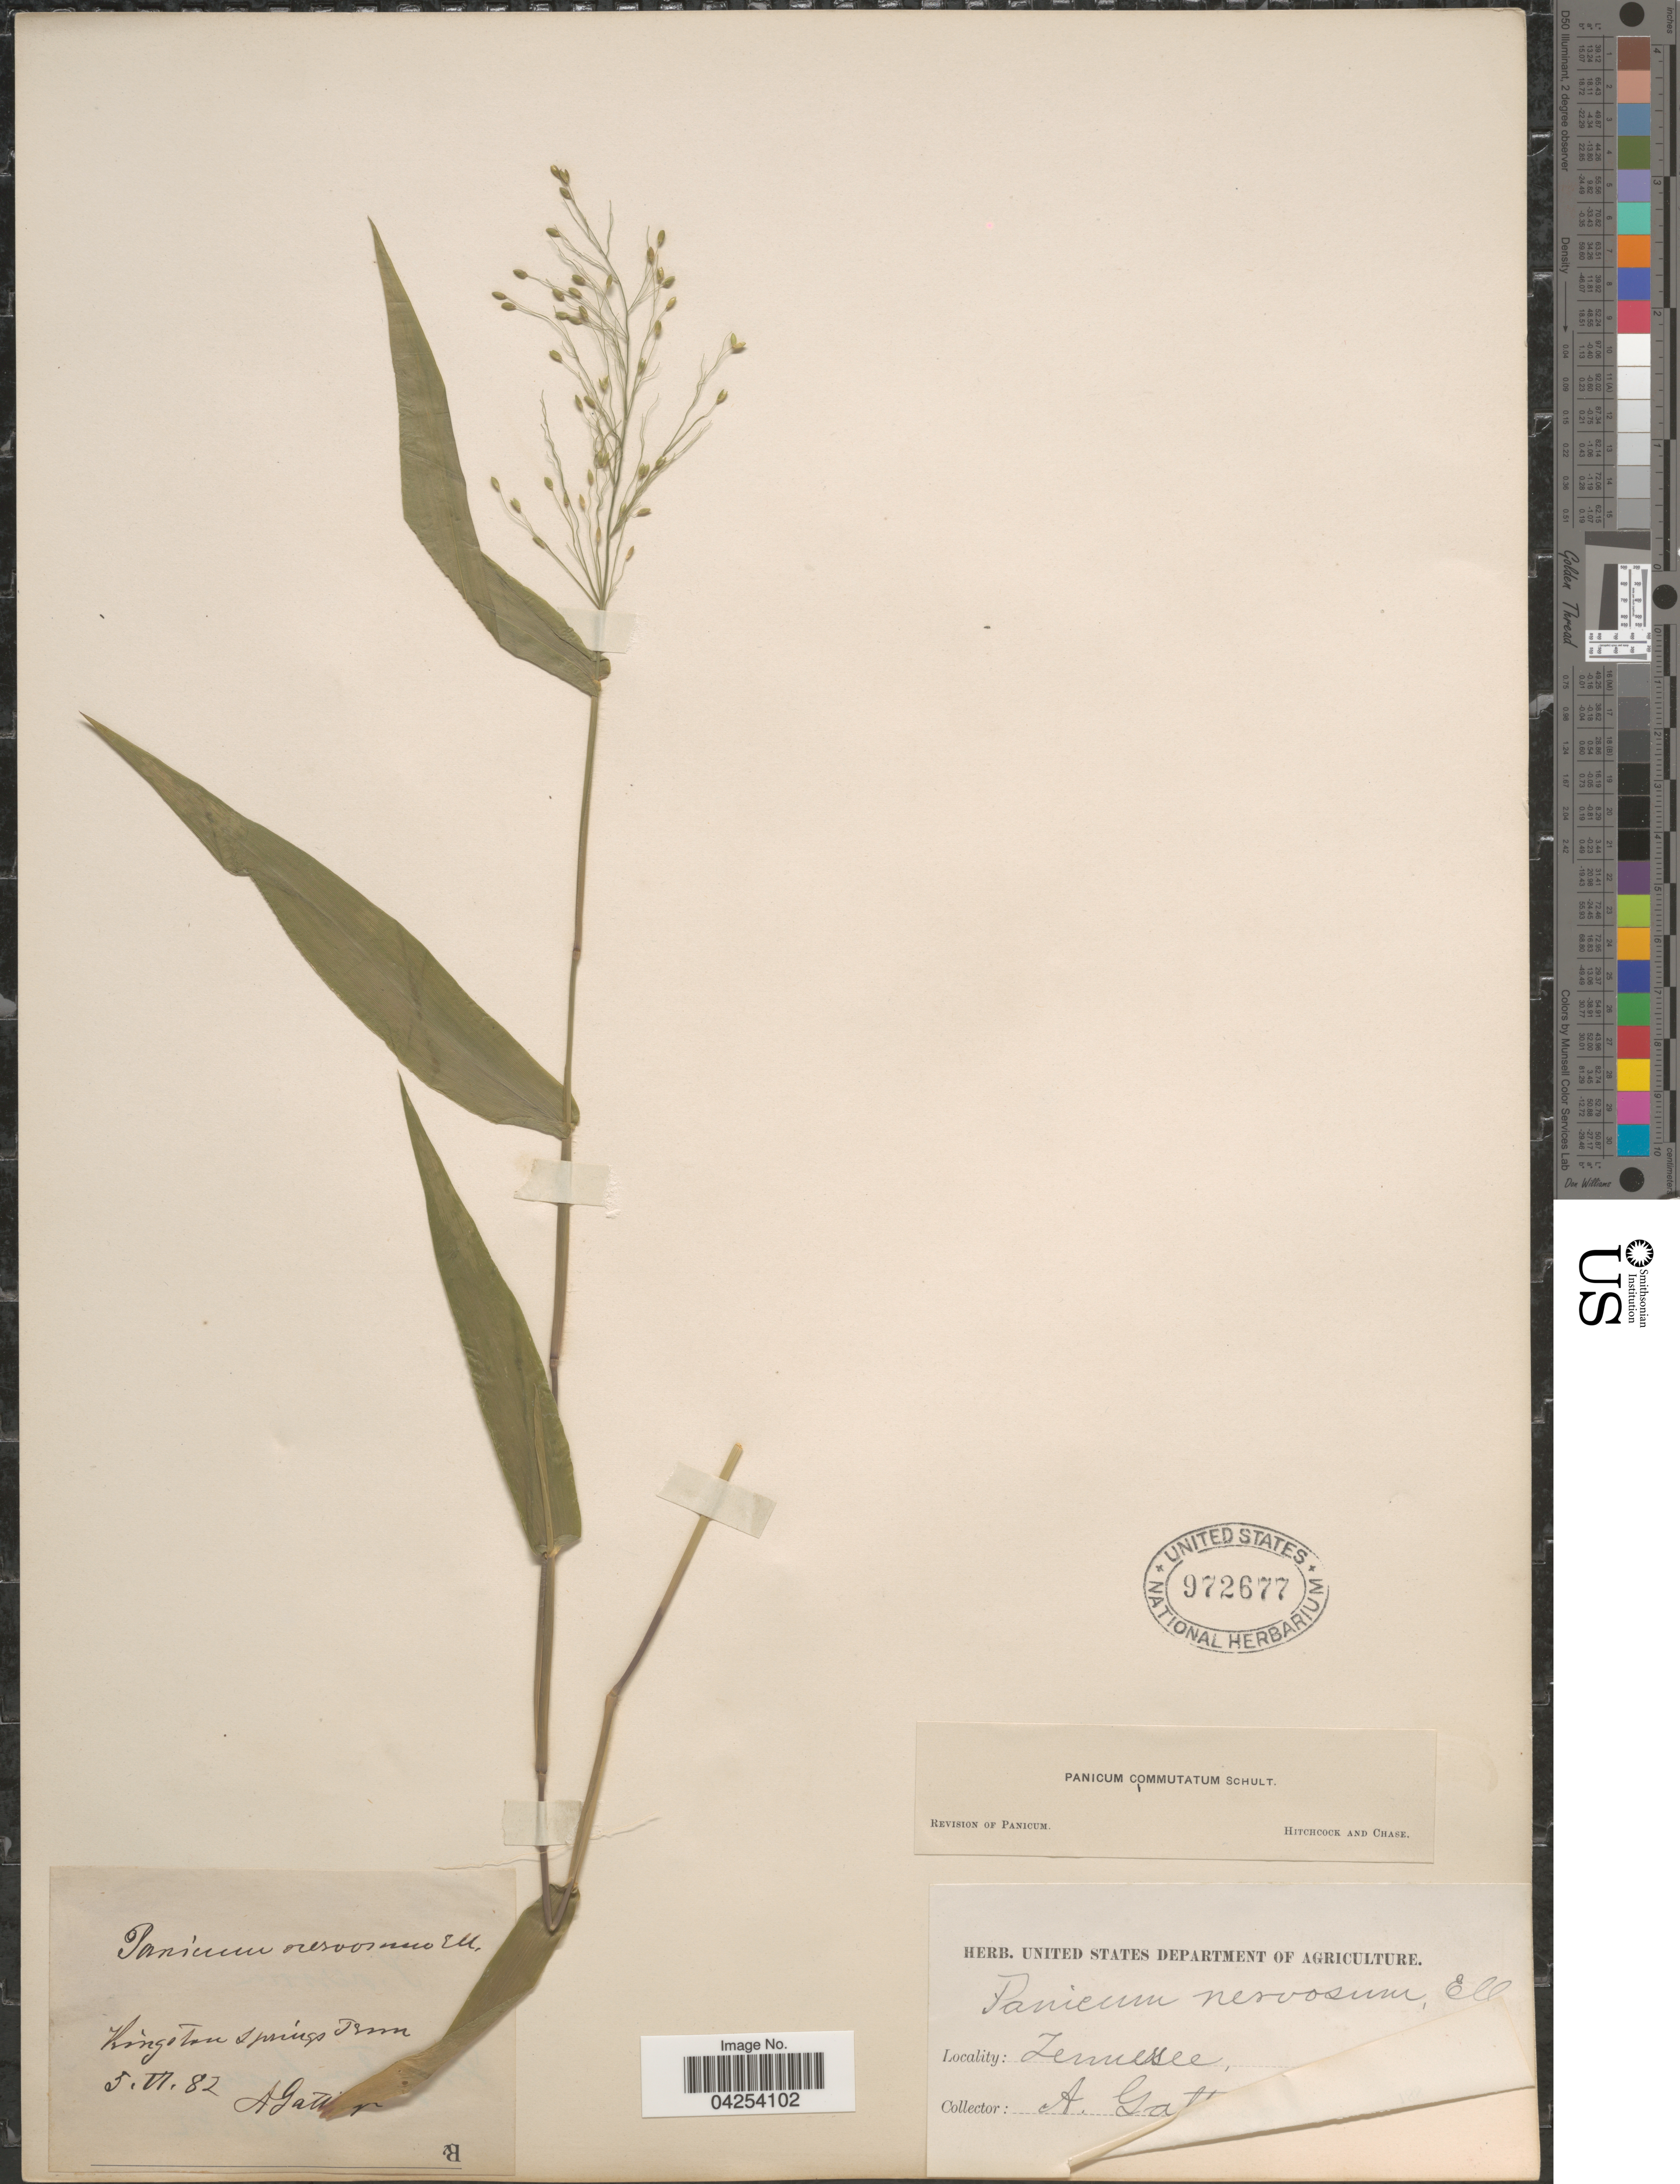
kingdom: Plantae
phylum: Tracheophyta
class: Liliopsida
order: Poales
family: Poaceae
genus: Dichanthelium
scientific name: Dichanthelium commutatum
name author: (Schult.) Gould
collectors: A. Gattinger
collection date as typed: Transcribed d/m/y: 5/6/82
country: United States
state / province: Tennessee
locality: Kingston Springs.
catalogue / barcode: US 972677